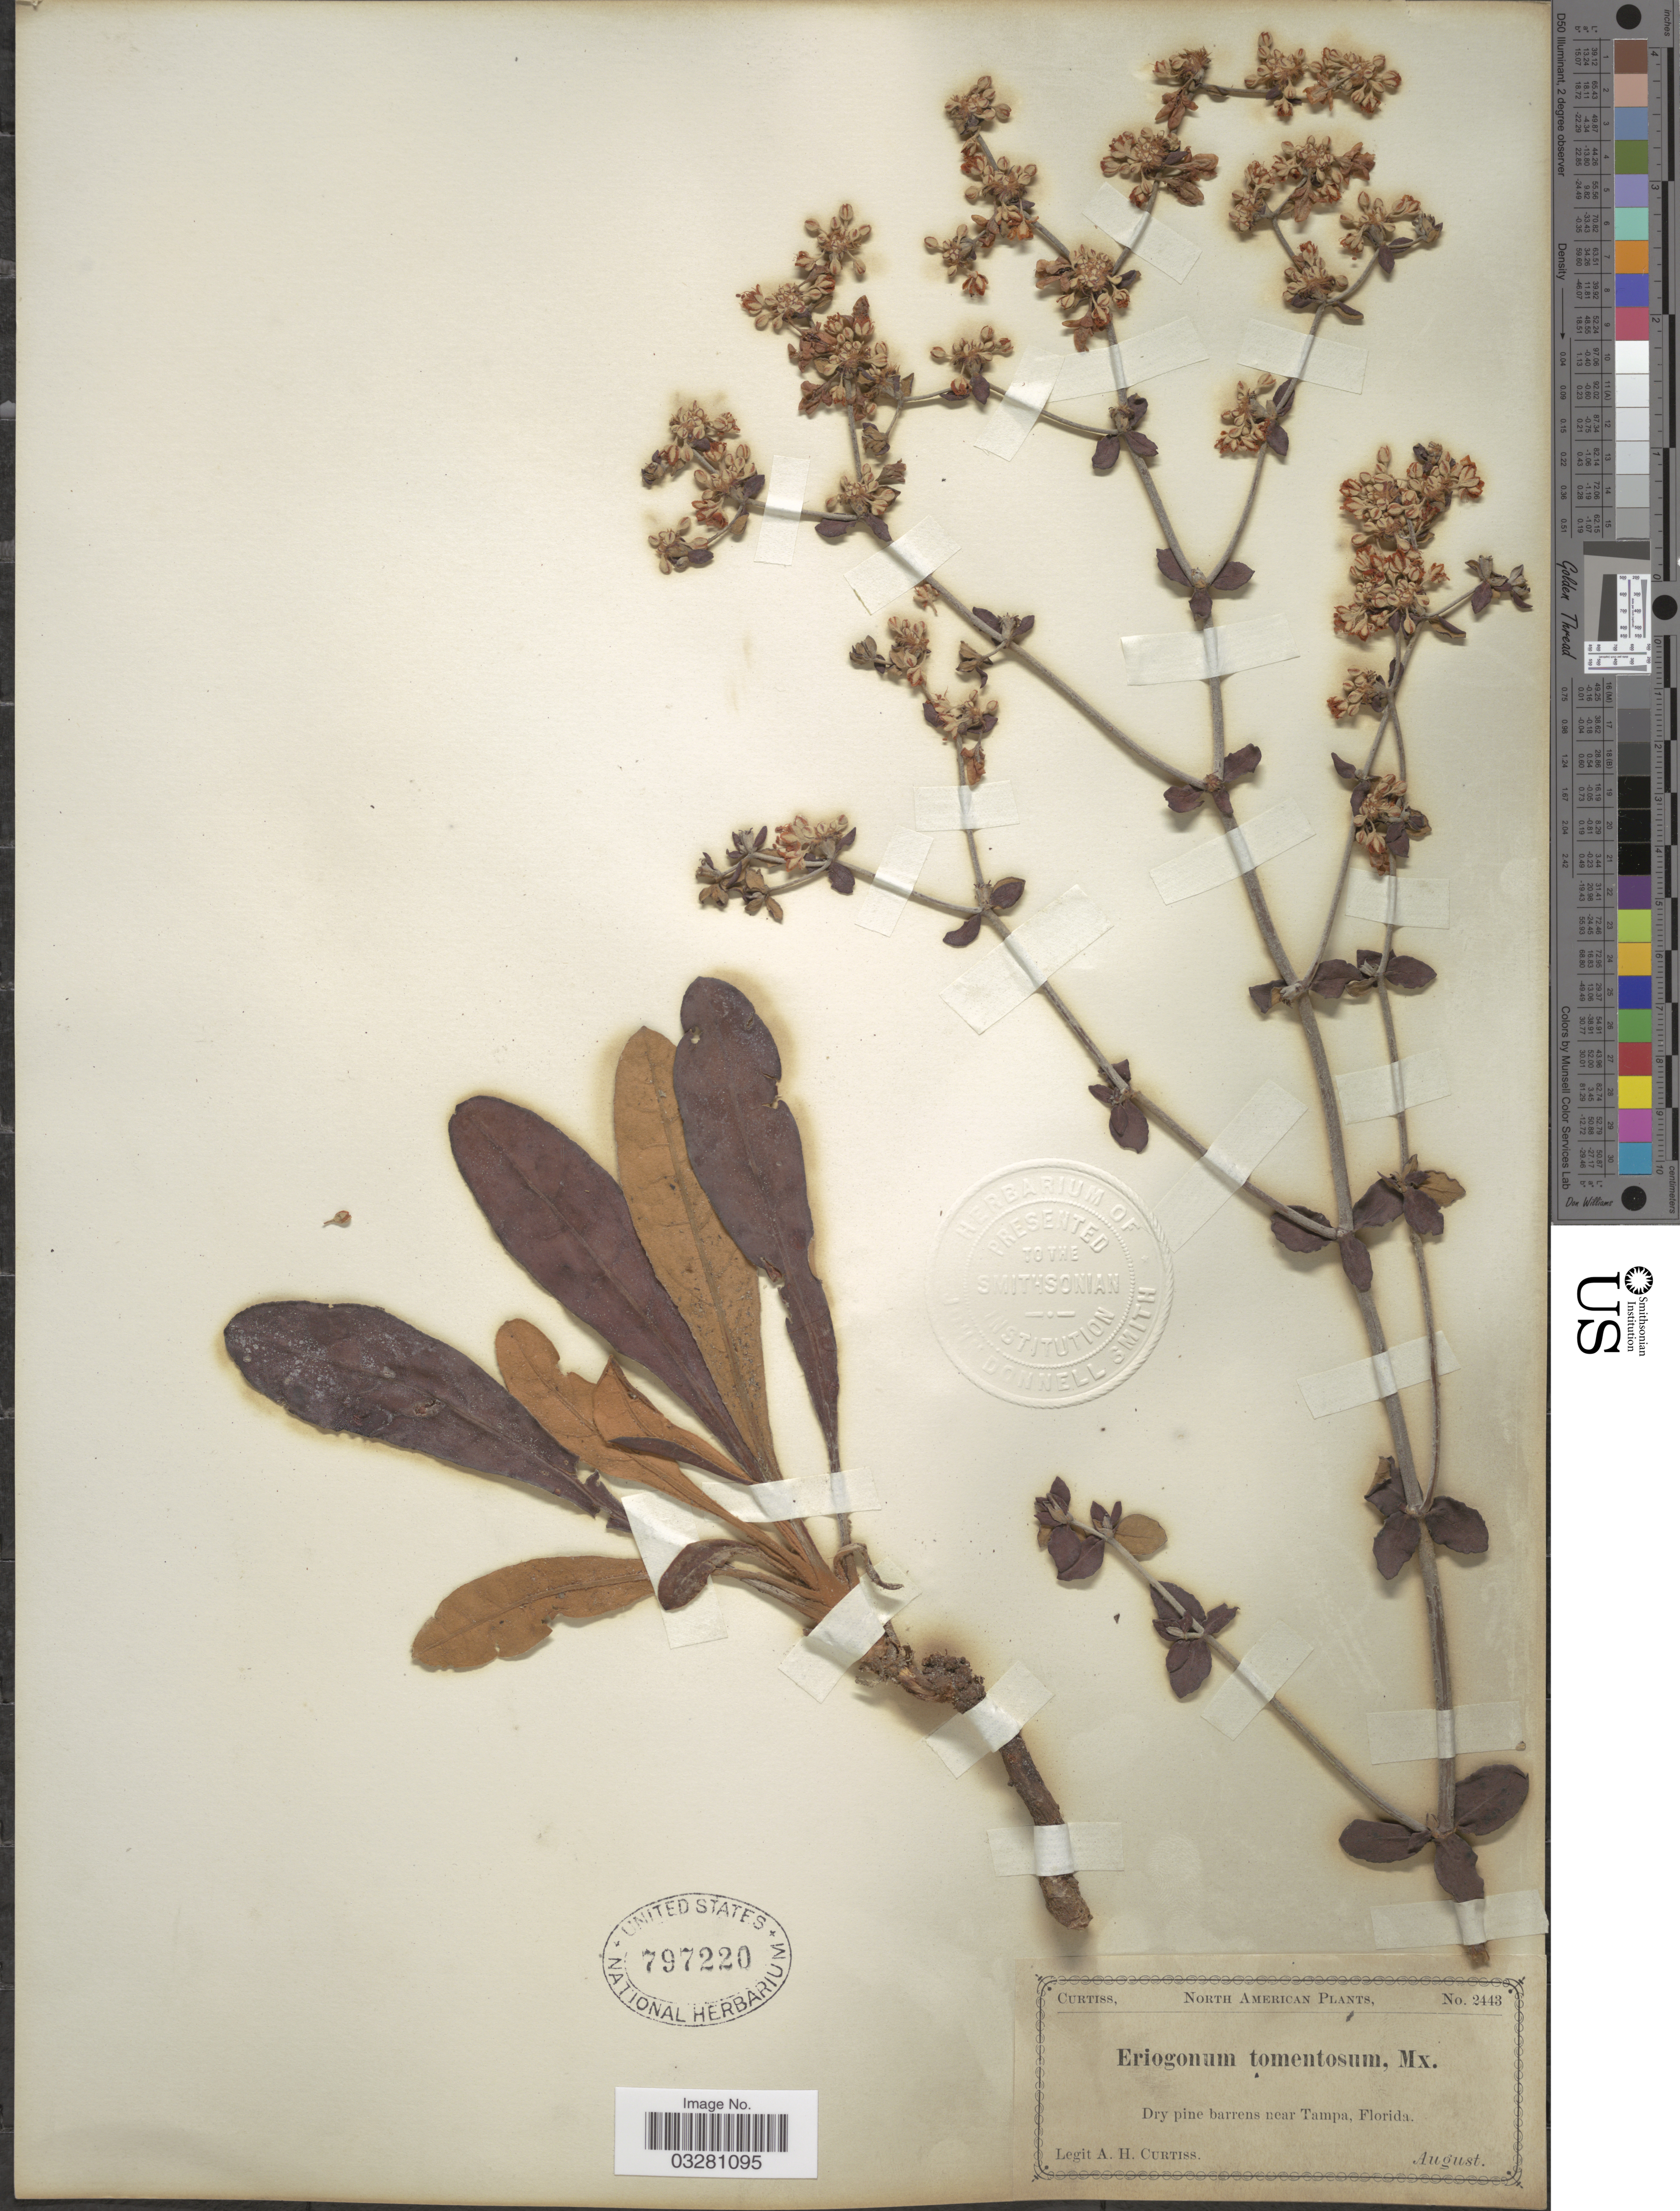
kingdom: Plantae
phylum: Tracheophyta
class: Magnoliopsida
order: Caryophyllales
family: Polygonaceae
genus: Eriogonum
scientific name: Eriogonum tomentosum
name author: Michx.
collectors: A. H. Curtiss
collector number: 2443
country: United States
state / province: Florida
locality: Near Tampa.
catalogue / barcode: US 797220